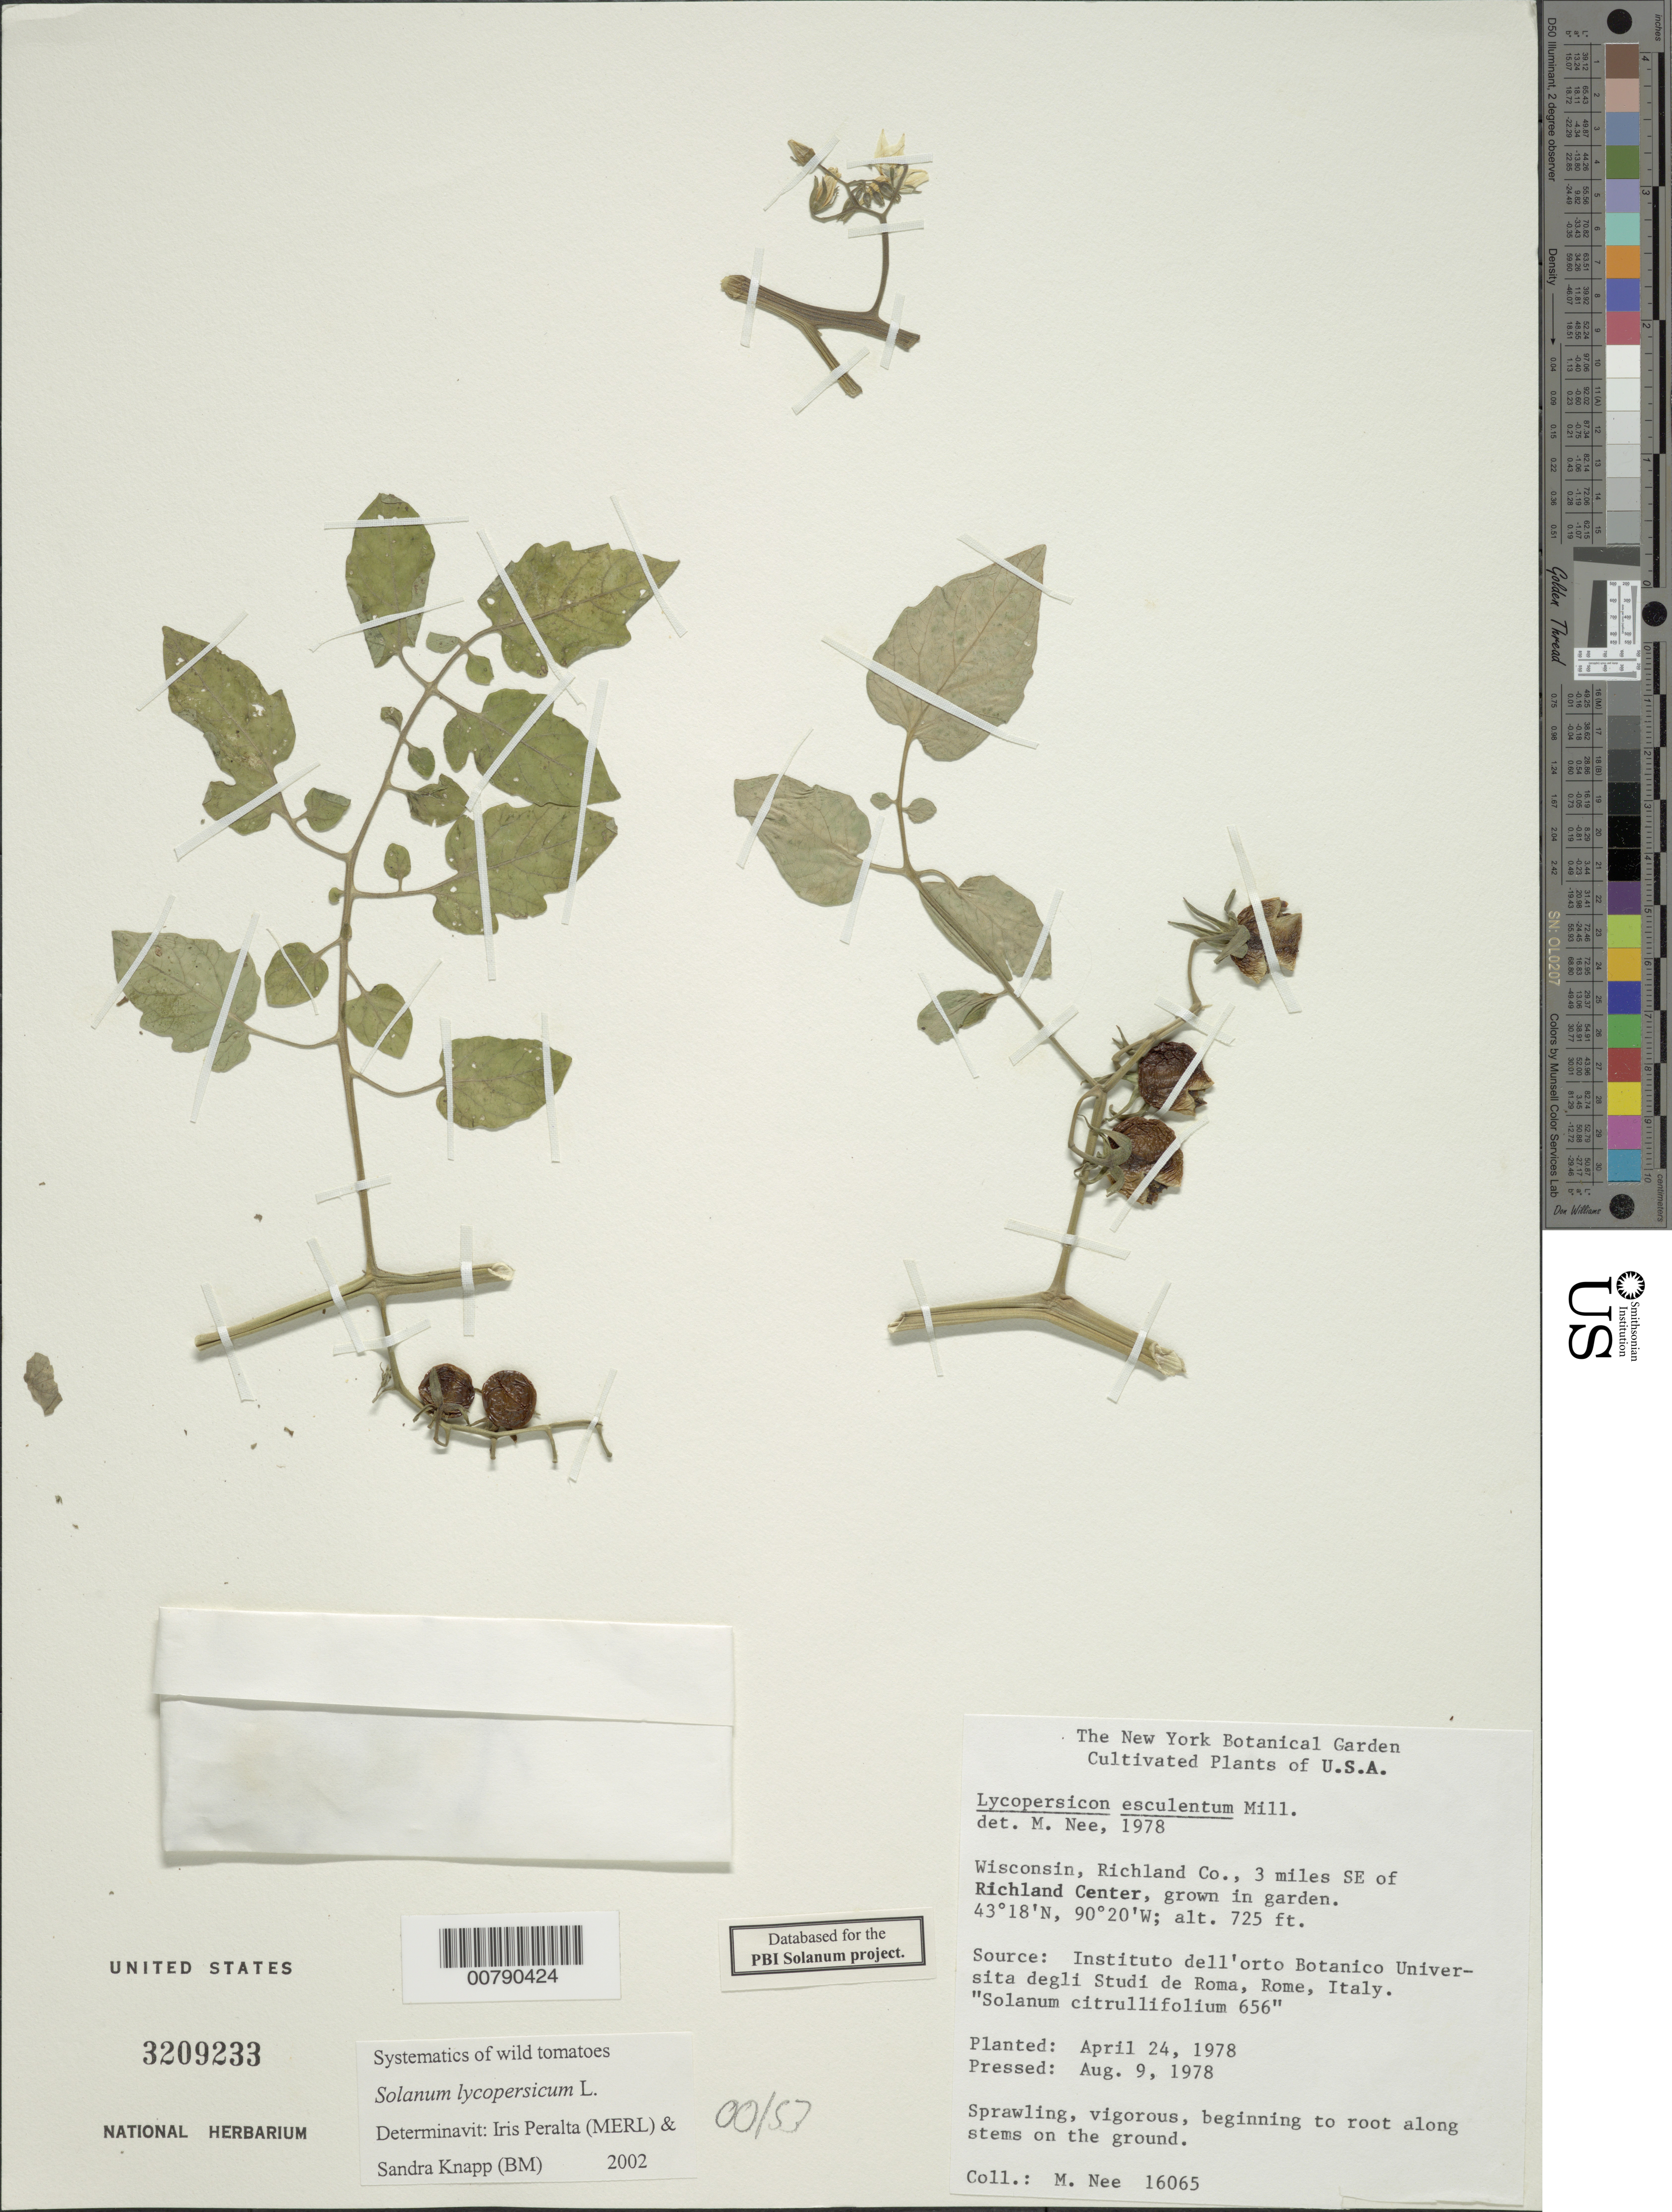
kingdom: Plantae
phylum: Tracheophyta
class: Magnoliopsida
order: Solanales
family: Solanaceae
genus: Solanum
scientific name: Solanum lycopersicum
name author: L.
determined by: Peralta, Iris E.; Knapp, S. D.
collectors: M. Nee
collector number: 16056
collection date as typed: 9 Aug 1978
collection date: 1978-08-09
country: United States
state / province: Wisconsin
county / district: Richland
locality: Wisconsin, Richland Co., 3 miles SE of Richland center, grown in garden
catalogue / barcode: US 3209233